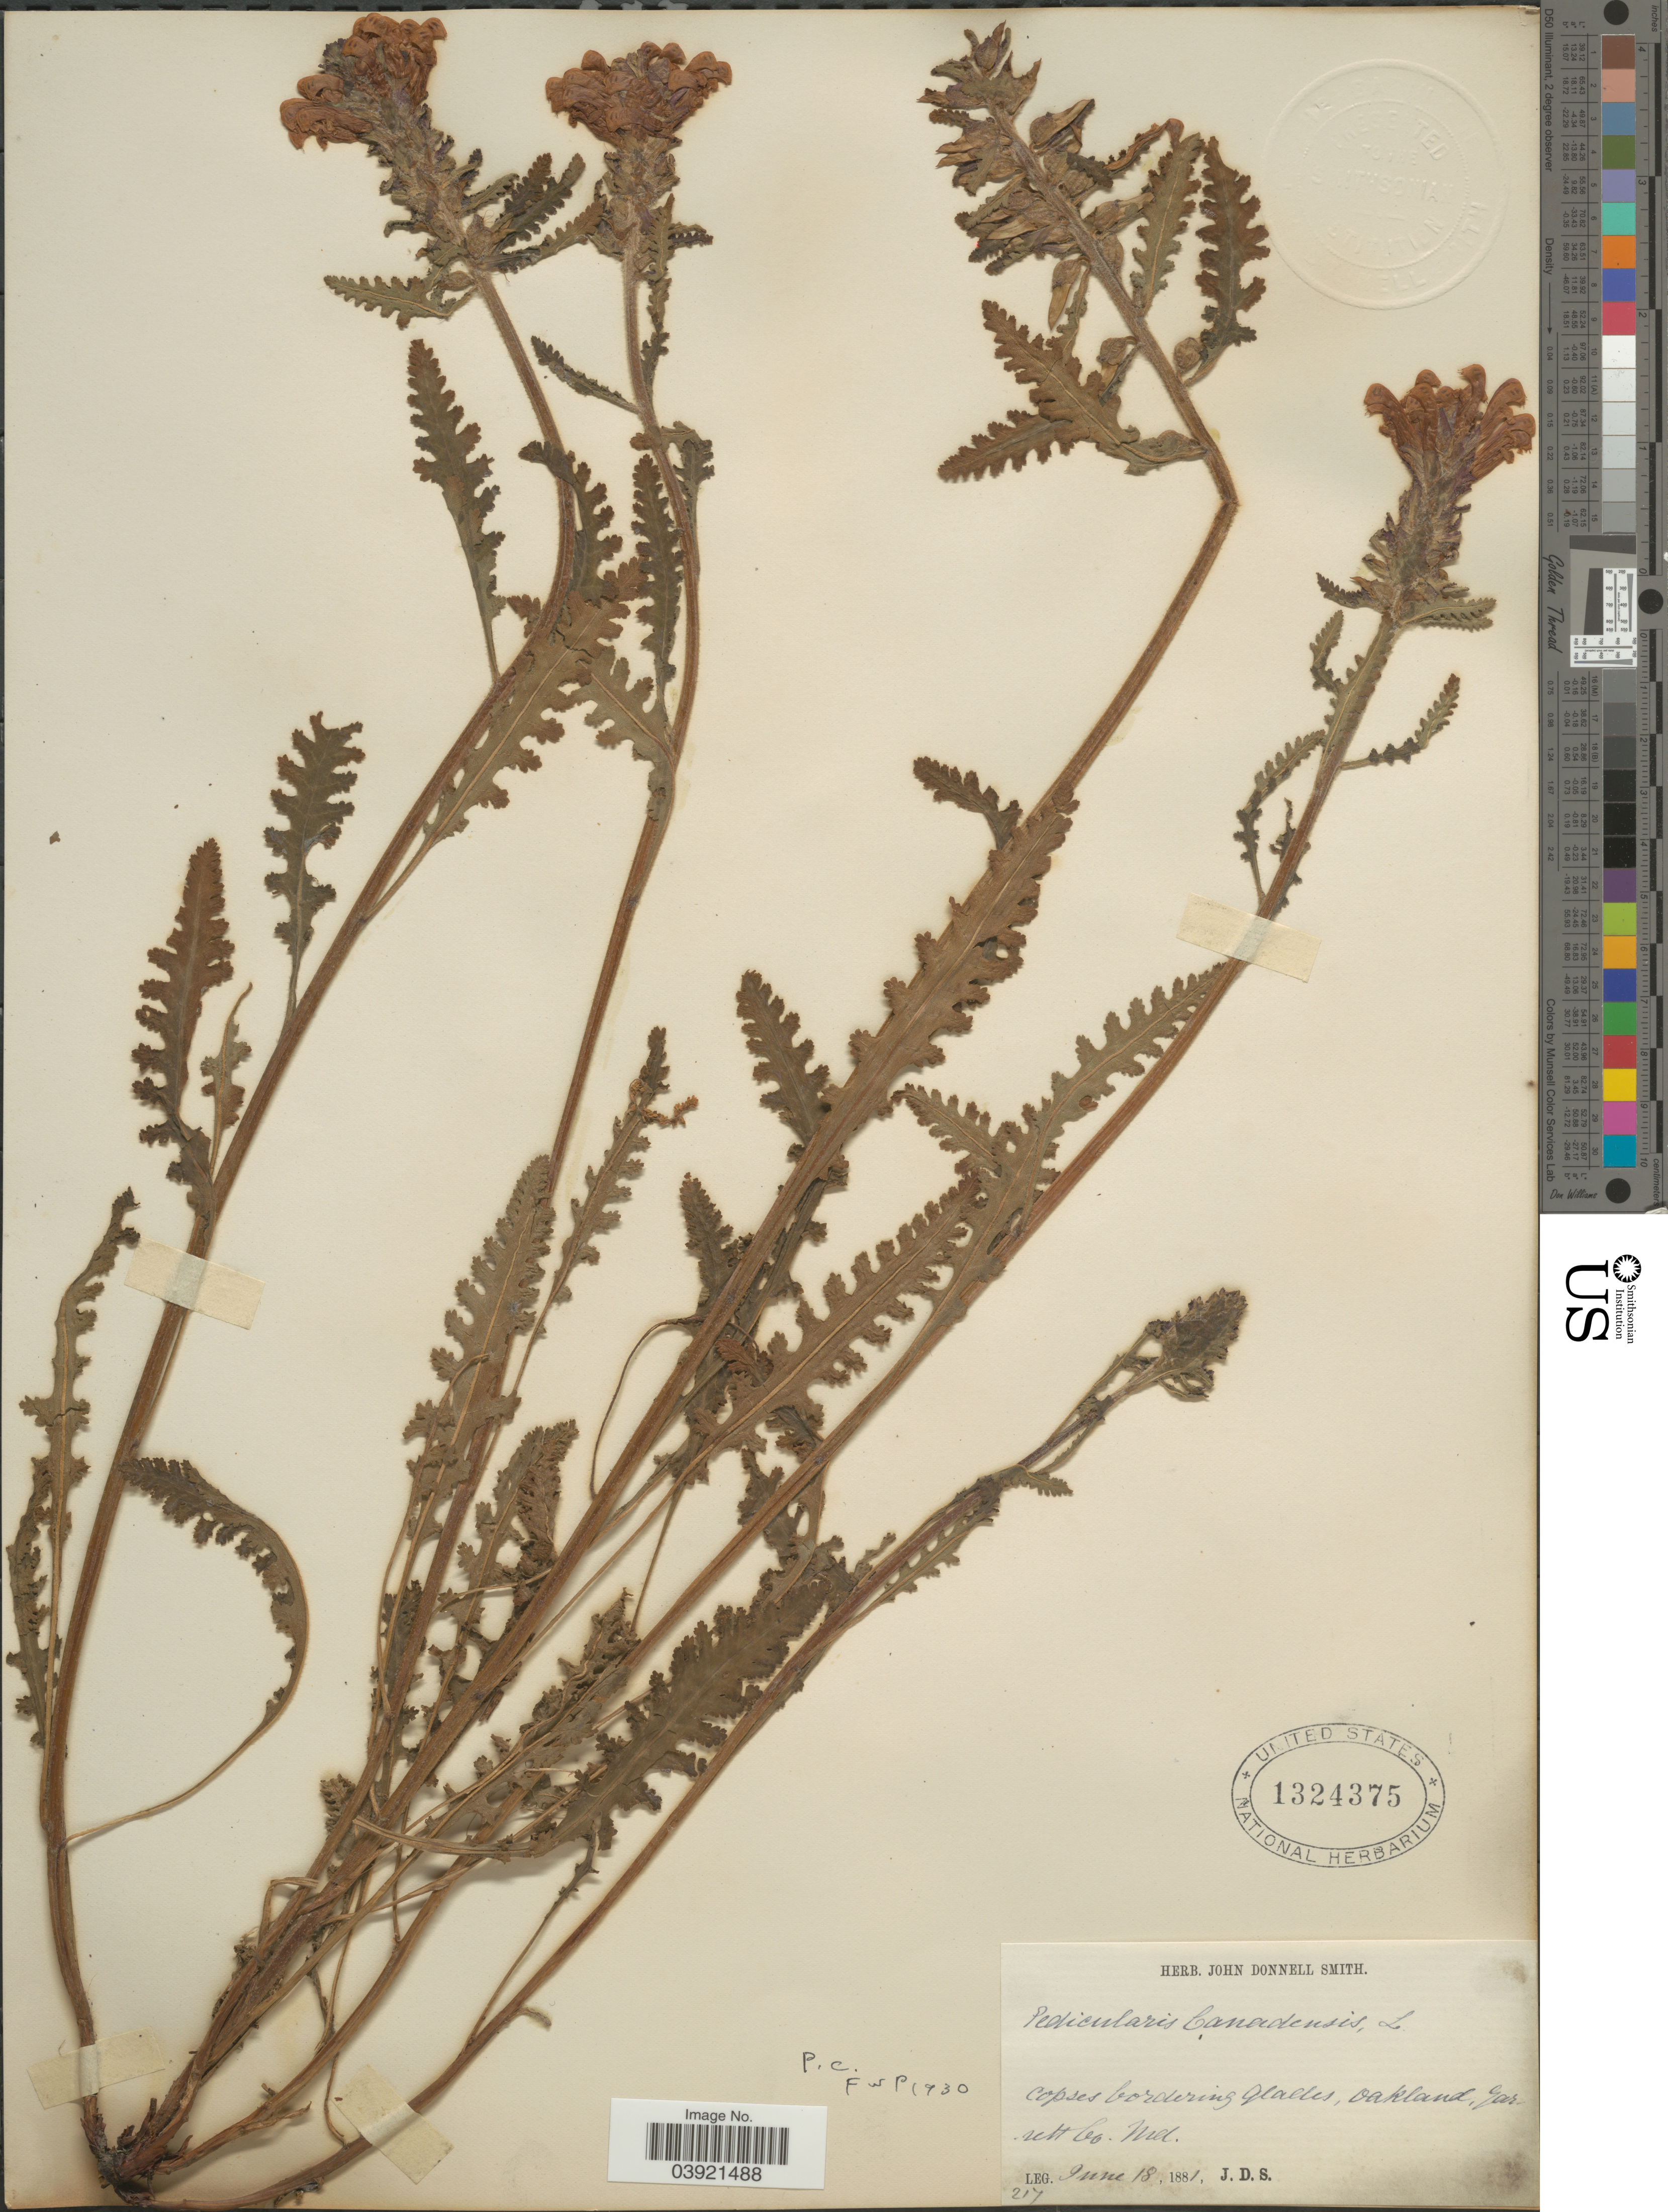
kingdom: Plantae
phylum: Tracheophyta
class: Magnoliopsida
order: Lamiales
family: Orobanchaceae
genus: Pedicularis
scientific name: Pedicularis canadensis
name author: L.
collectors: J. Donnell Smith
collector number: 217?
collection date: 1881-06-18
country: United States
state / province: Maryland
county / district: Garrett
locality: Oakland, Garrett Co.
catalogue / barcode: US 1324375